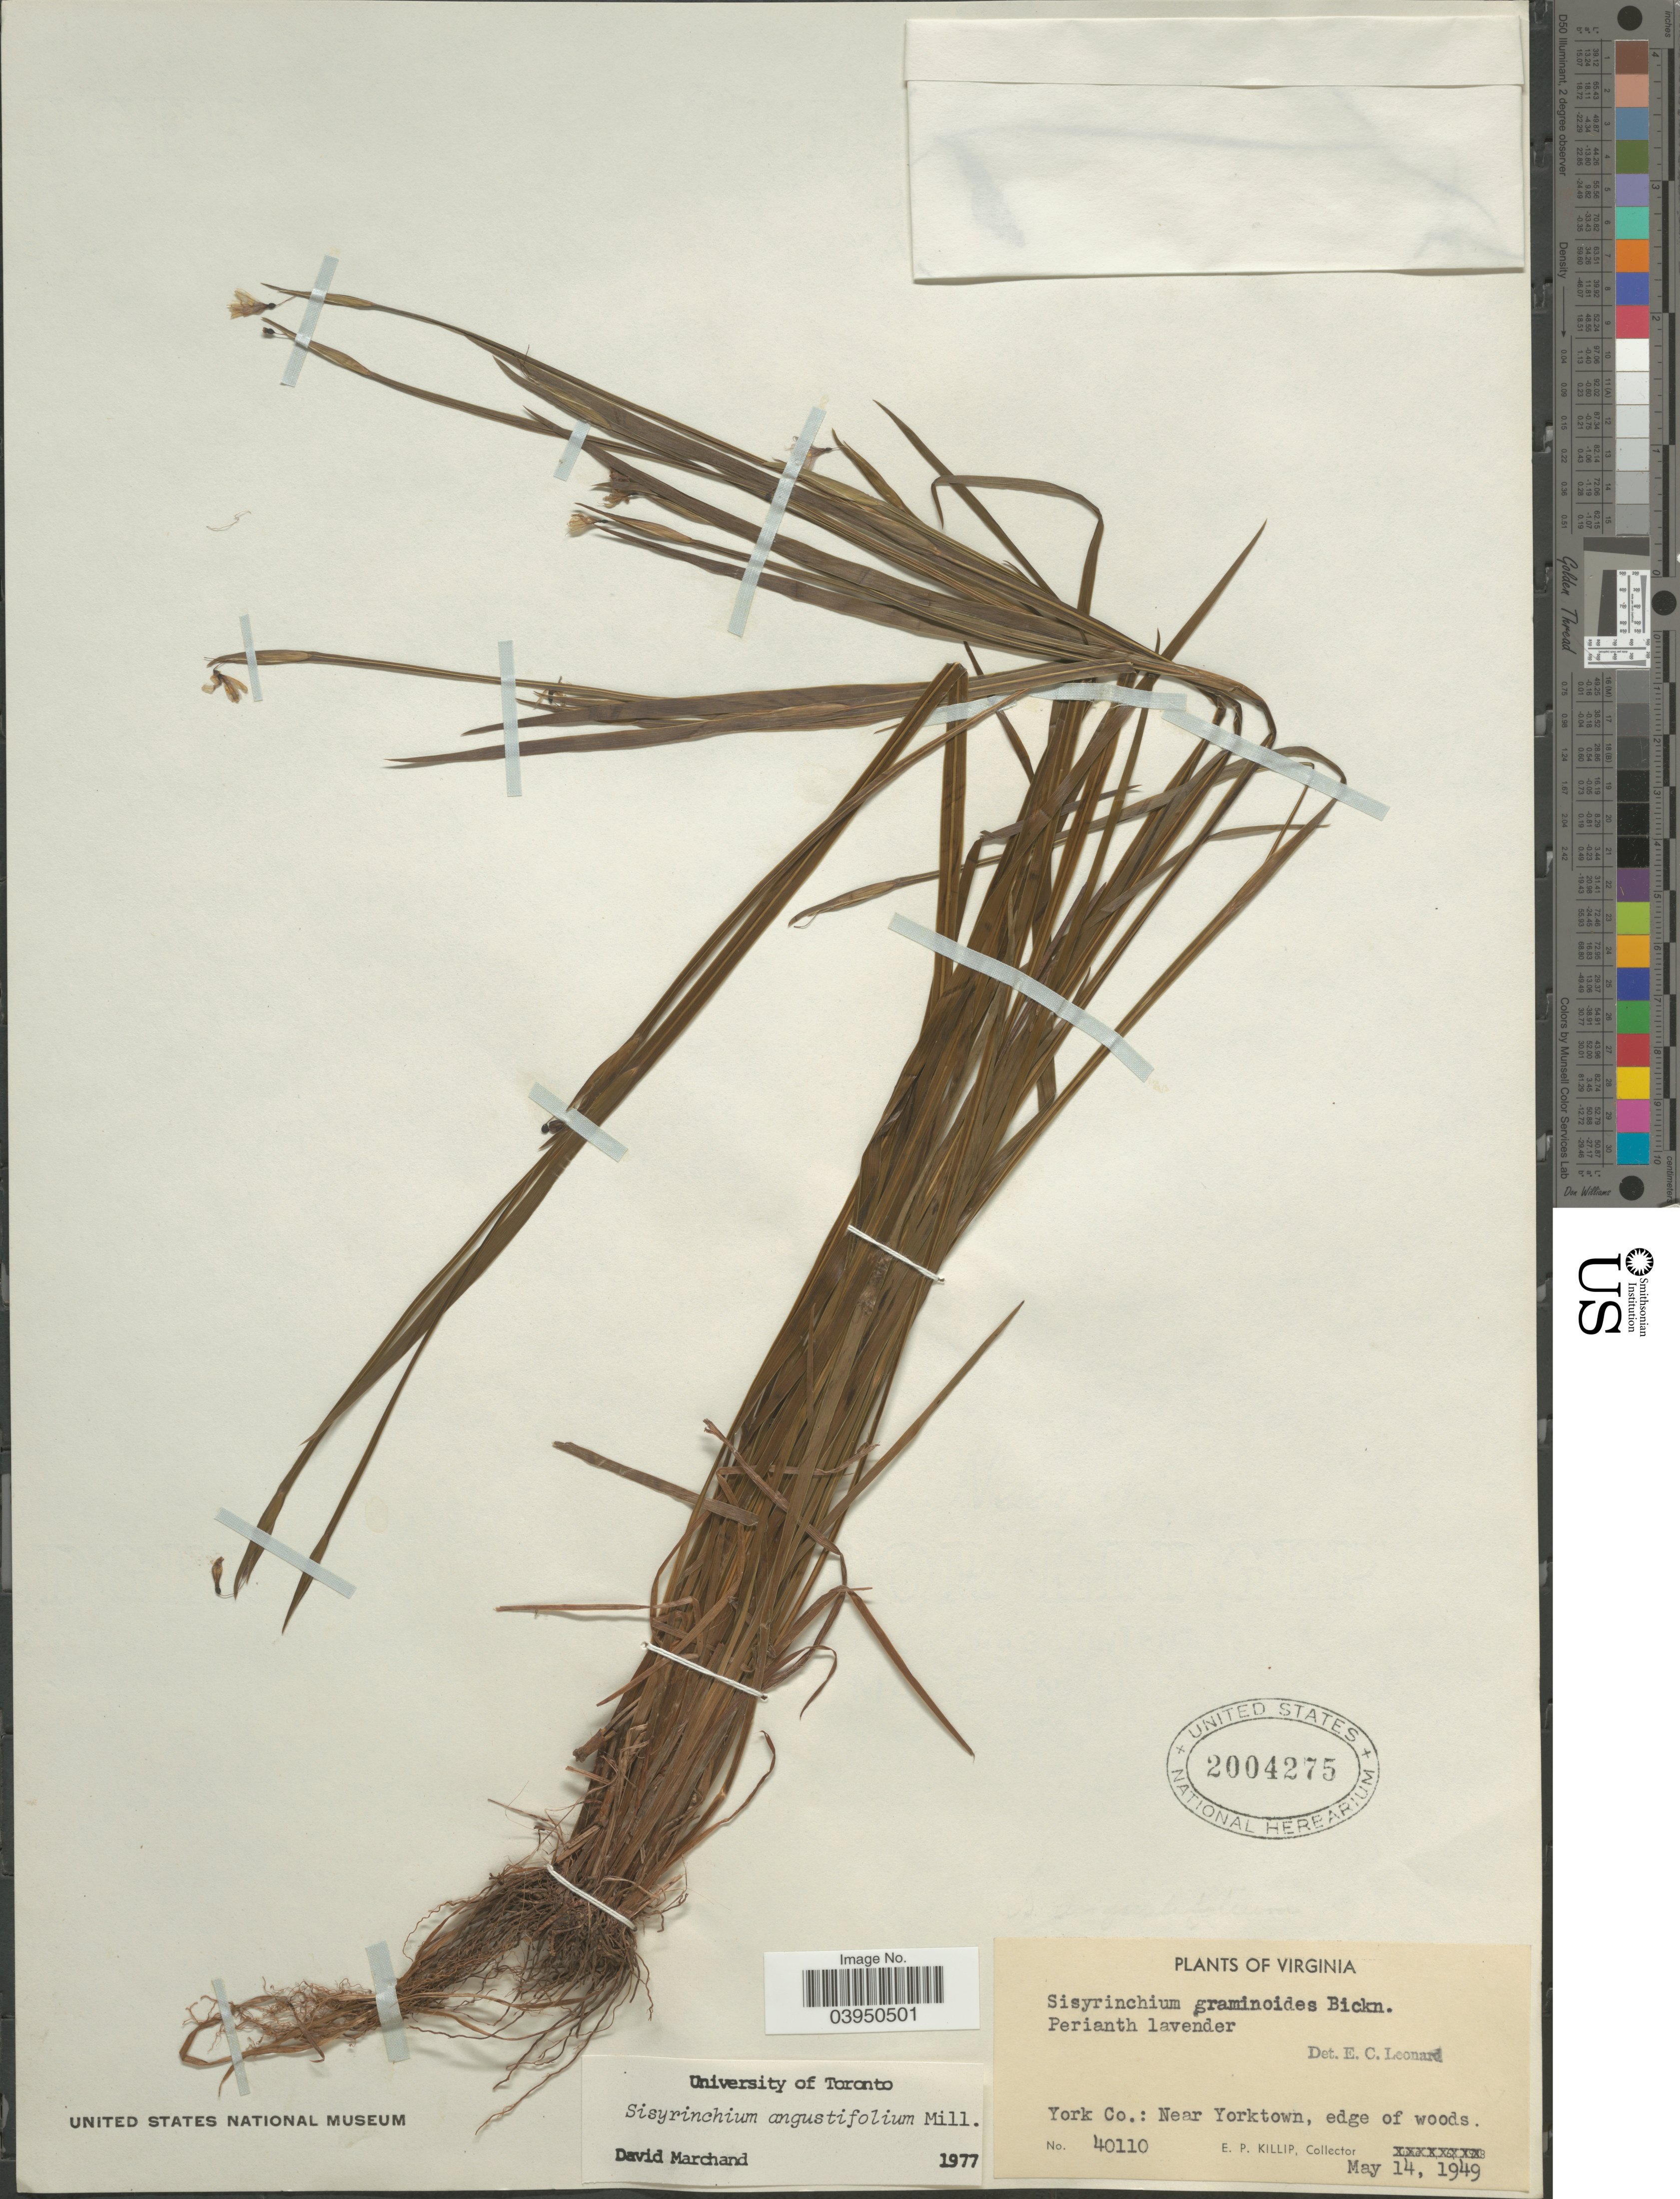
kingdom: Plantae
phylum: Tracheophyta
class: Liliopsida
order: Asparagales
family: Iridaceae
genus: Sisyrinchium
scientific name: Sisyrinchium angustifolium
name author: Mill.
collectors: E. P. Killip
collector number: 40110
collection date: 1949-05-14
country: United States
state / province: Virginia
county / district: York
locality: York Co.: Near Yorktown, edge of woods.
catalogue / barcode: US 2004275